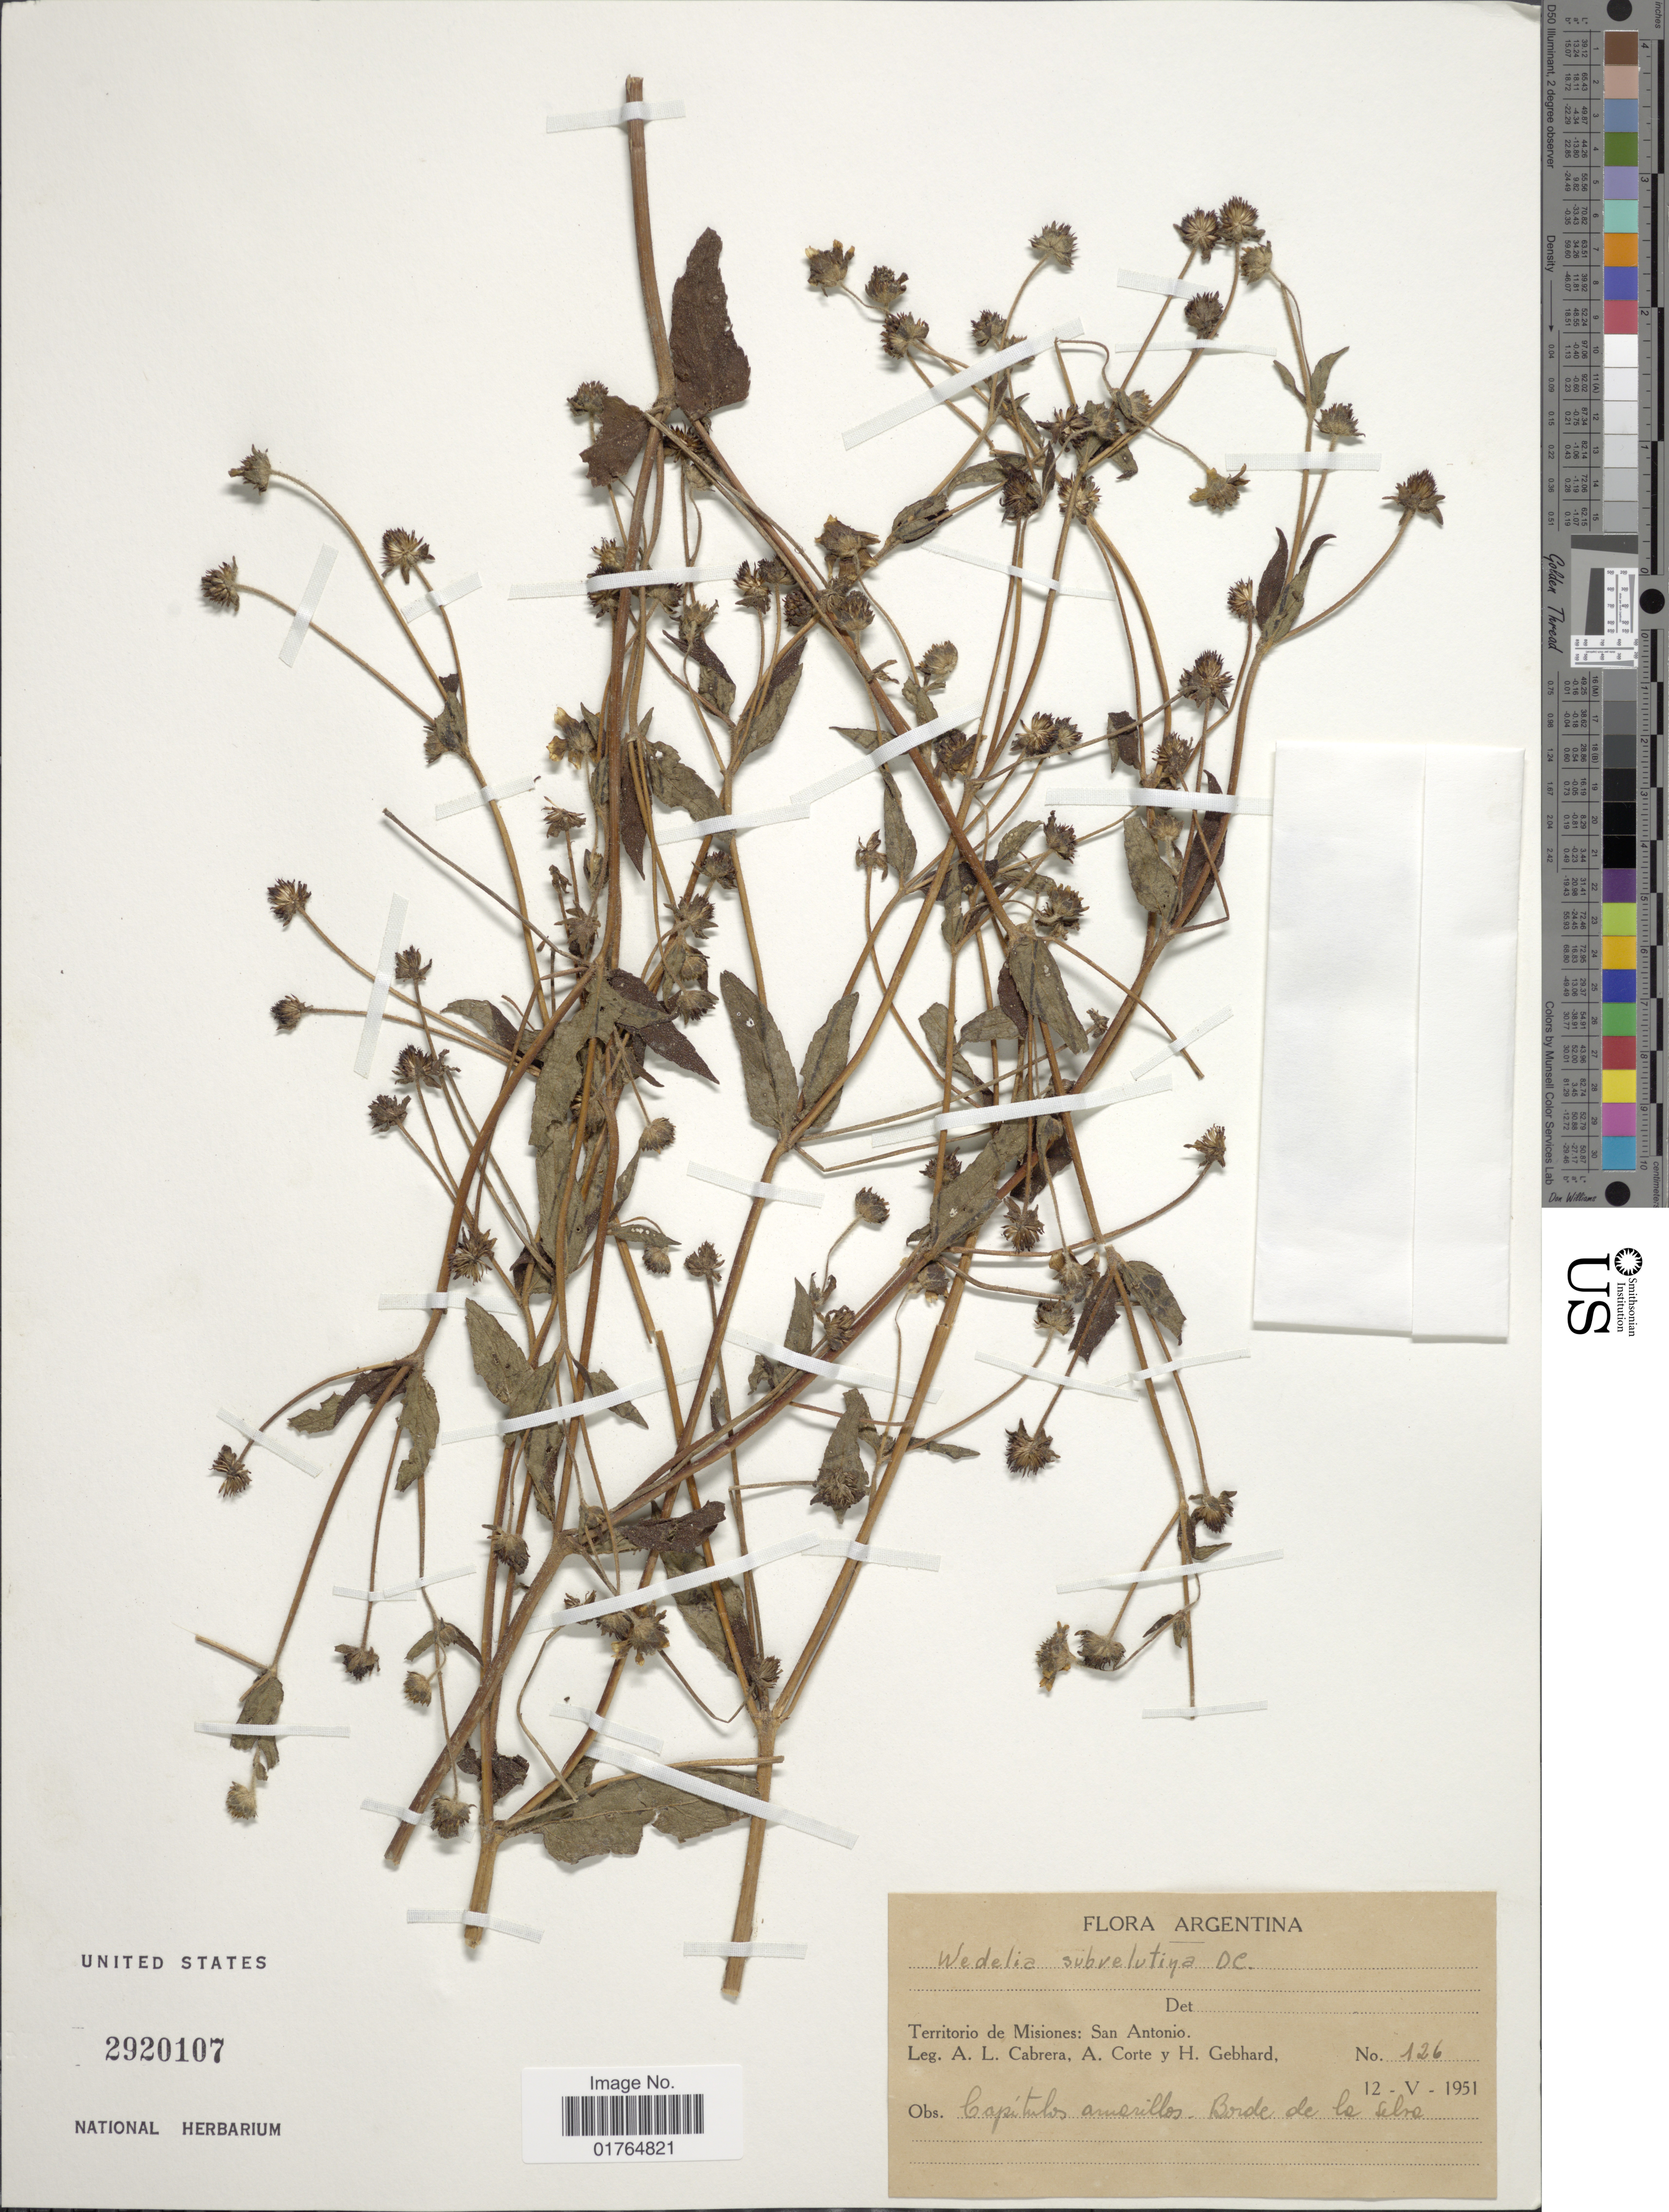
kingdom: Plantae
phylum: Tracheophyta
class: Magnoliopsida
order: Asterales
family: Asteraceae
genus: Wedelia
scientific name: Wedelia subvelutina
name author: DC.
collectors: A. L. Cabrera, A. Corte & H. Gebhard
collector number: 126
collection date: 1951-05-12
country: Argentina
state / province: Misiones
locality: San Antonio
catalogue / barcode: US 2920107